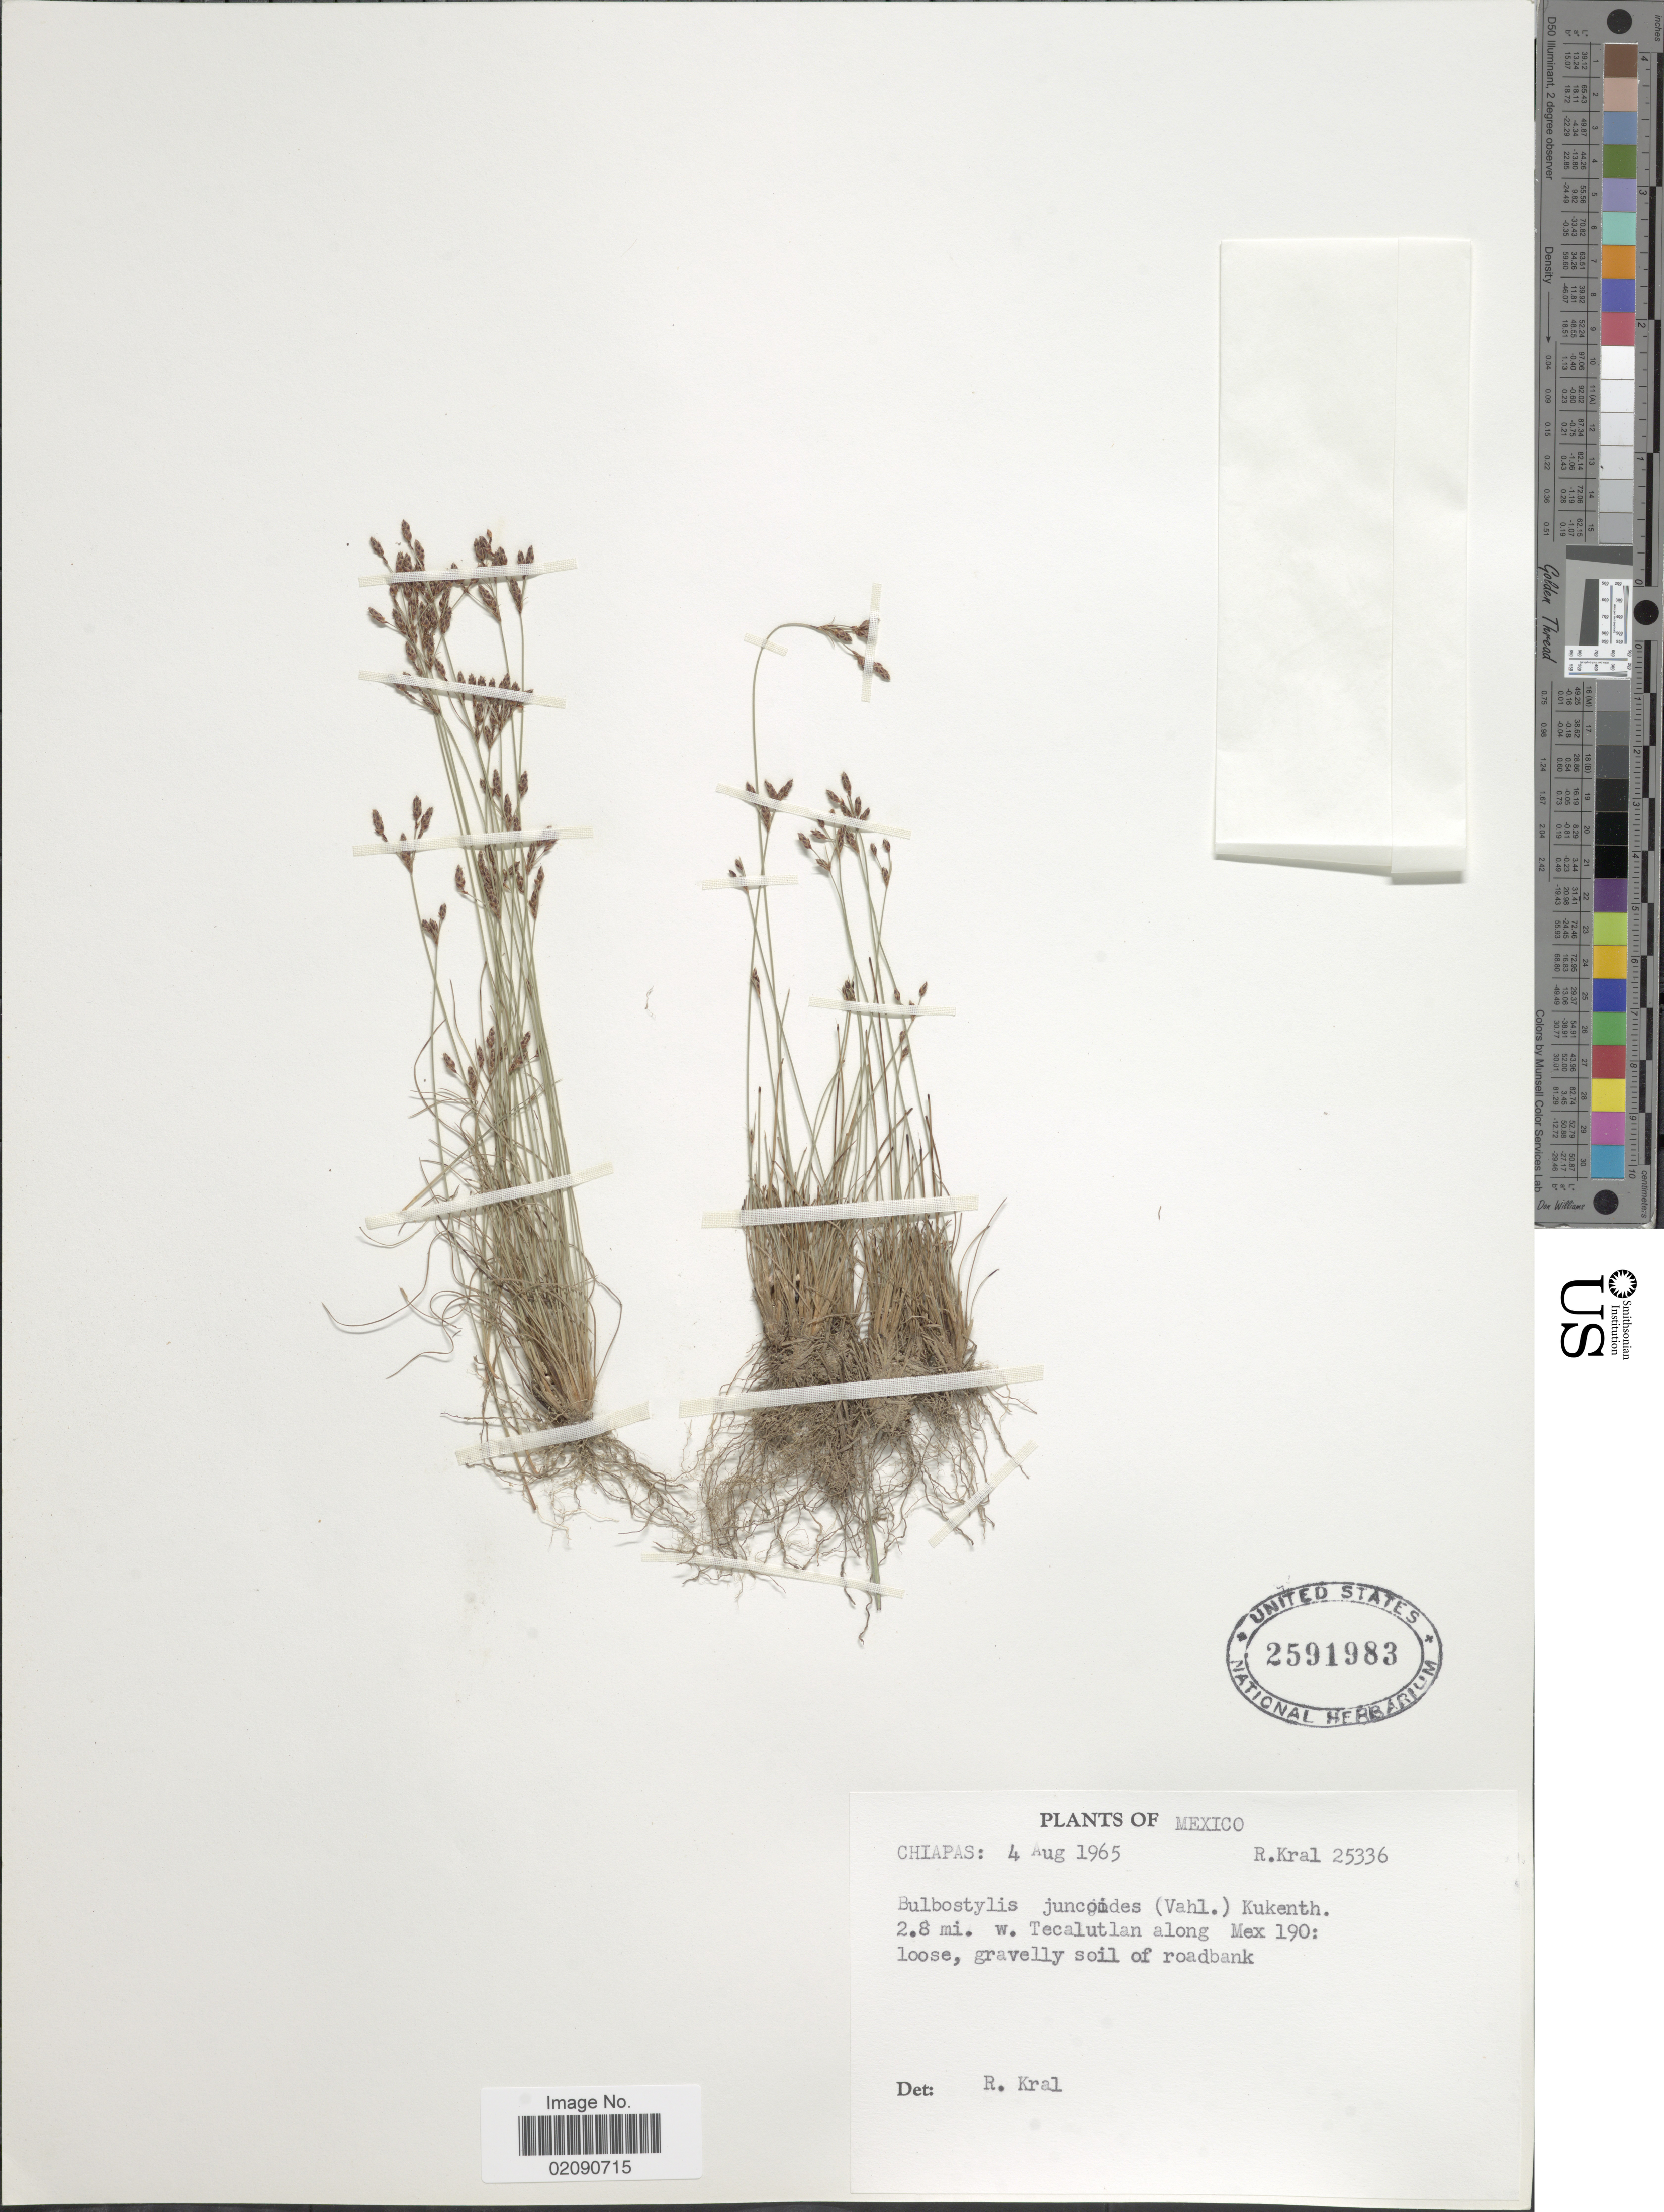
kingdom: Plantae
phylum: Tracheophyta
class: Liliopsida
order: Poales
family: Cyperaceae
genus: Bulbostylis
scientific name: Bulbostylis juncoides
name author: (Vahl) Kük. ex Herter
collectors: R. Kral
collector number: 25336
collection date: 1965-08-04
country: Mexico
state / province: Chiapas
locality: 2.8 mi. w. Tecalutlan along Mex 190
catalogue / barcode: US 2591983